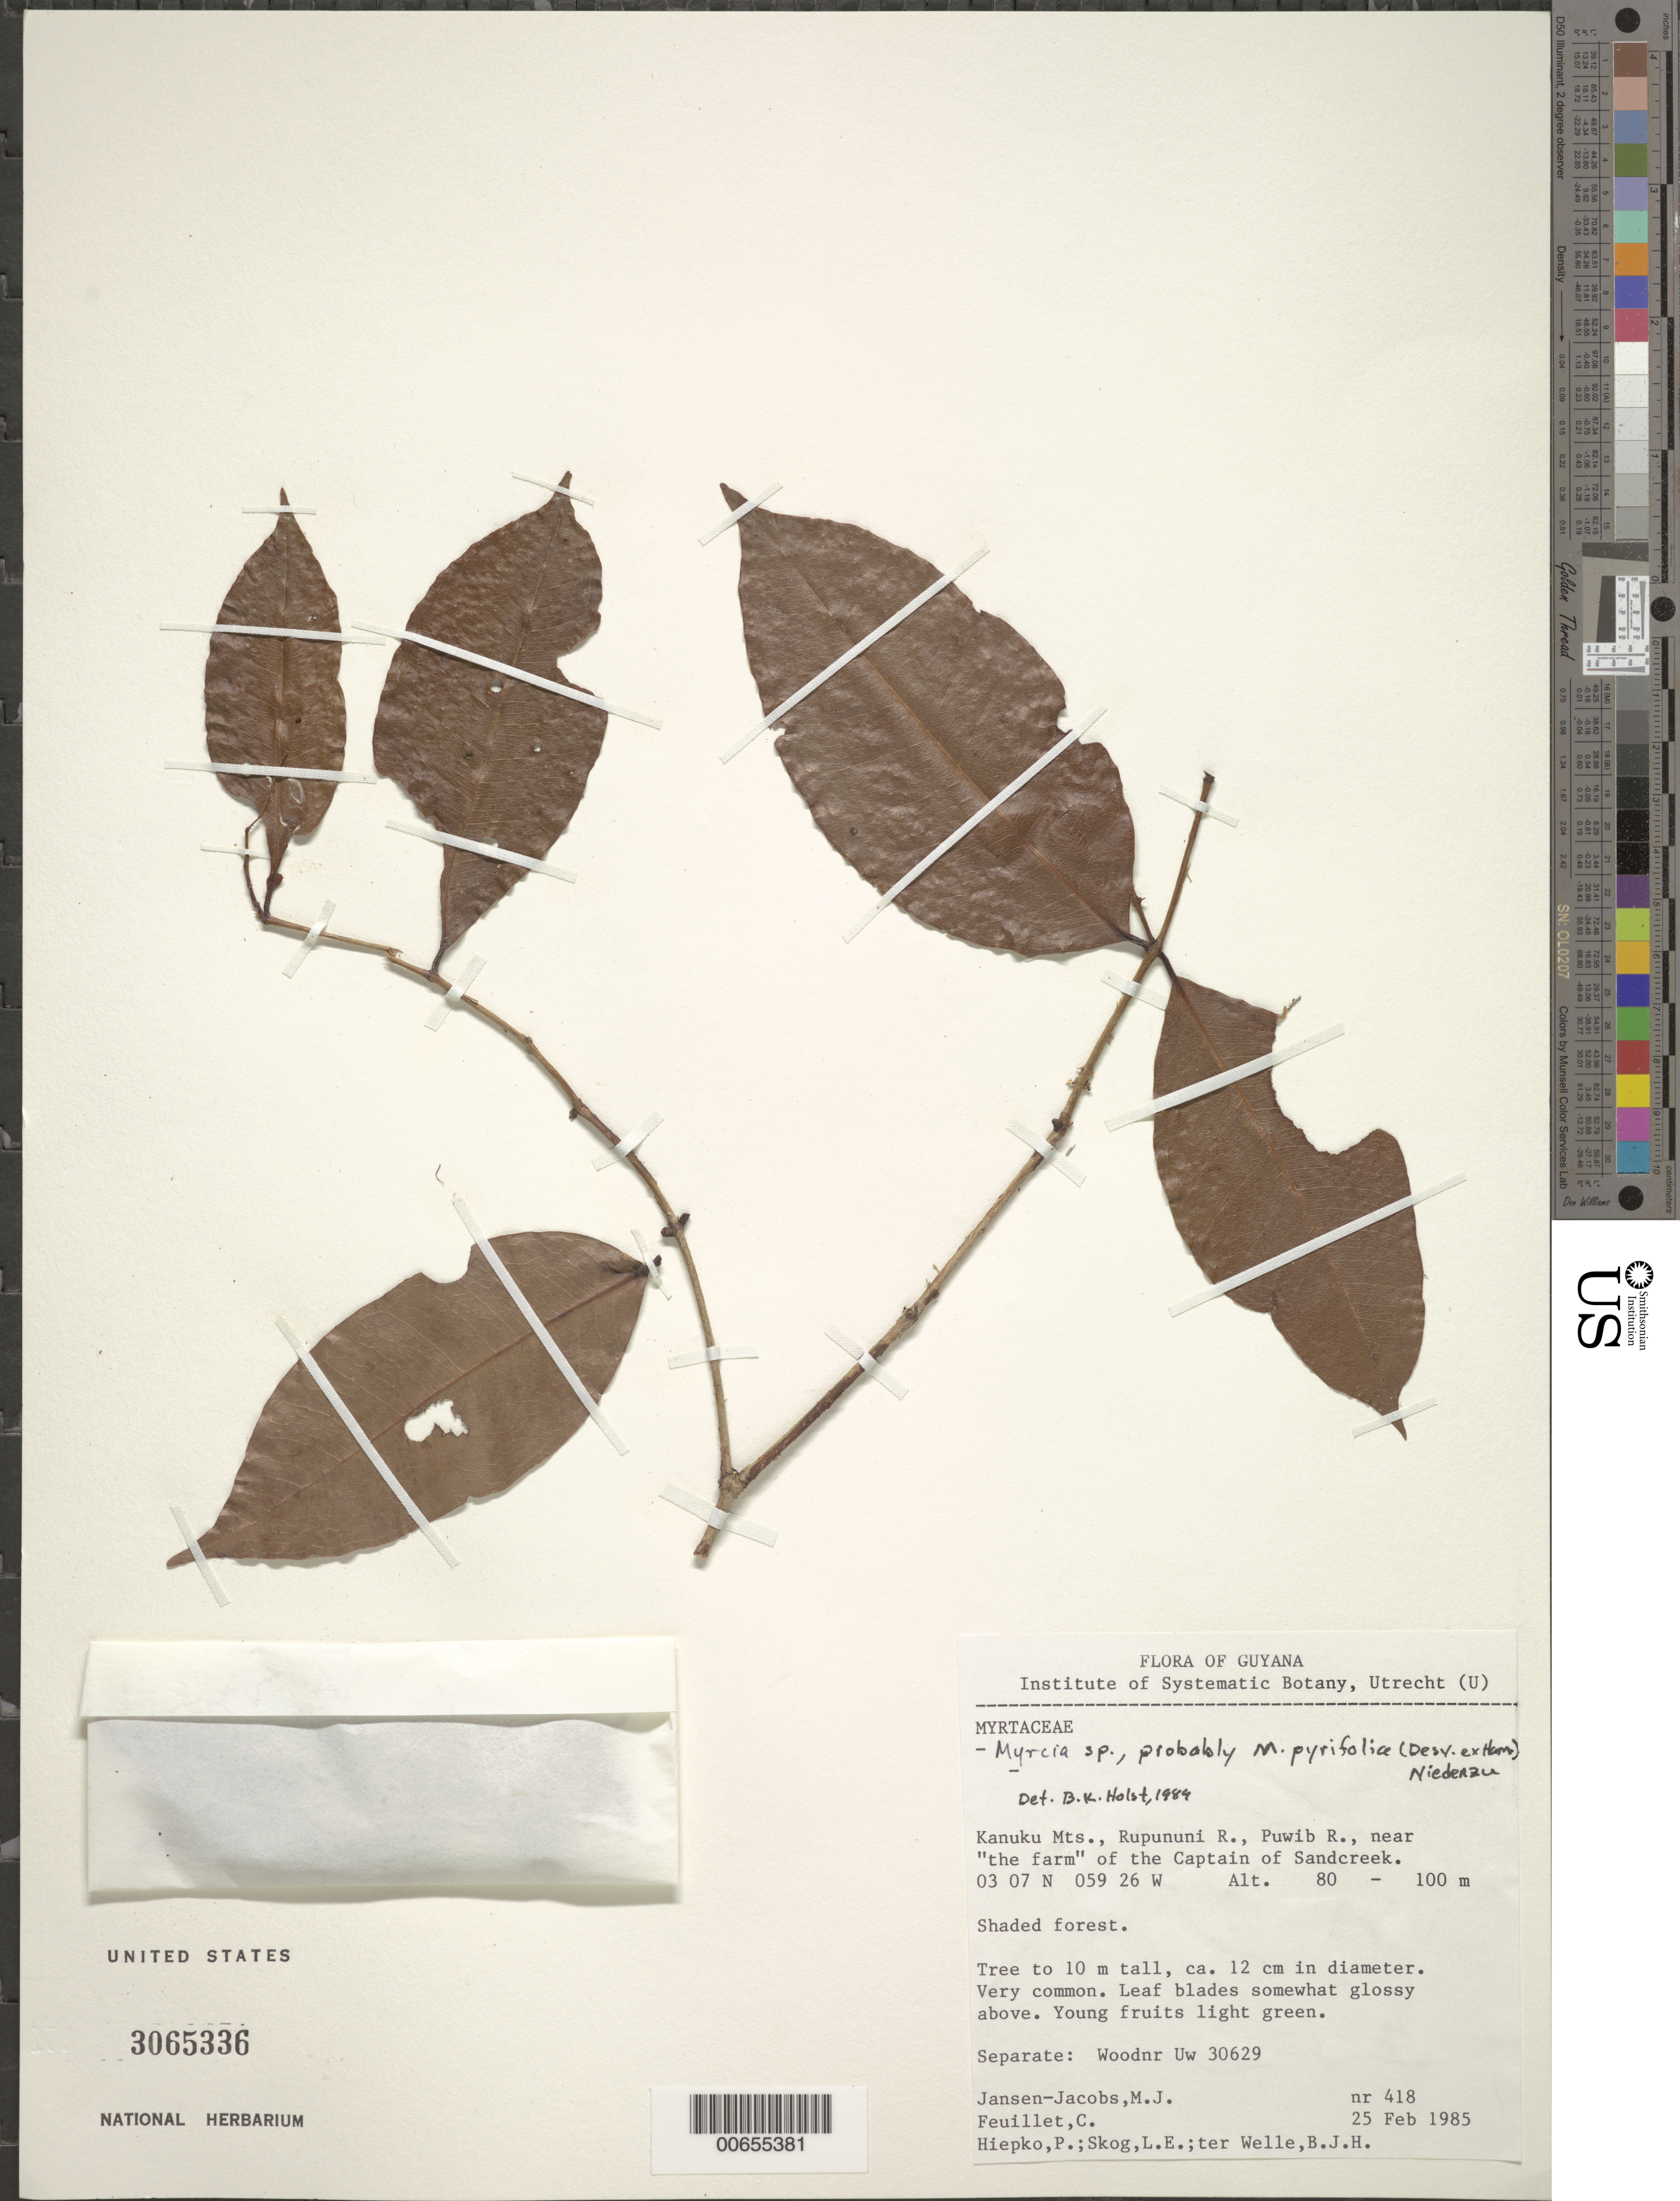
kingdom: Plantae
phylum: Tracheophyta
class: Magnoliopsida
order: Myrtales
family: Myrtaceae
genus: Myrcia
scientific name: Myrcia pyrifolia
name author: Nied.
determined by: Holst, Bruce K.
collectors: M. J. Jansen-Jacobs, C. Feuillet, P. H. Hiepko, L. E. Skog & B. Welle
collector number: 418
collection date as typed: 25-Feb-85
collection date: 1985-02-25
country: Guyana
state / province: U. Takutu-U. Essequibo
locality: Kanuku Mts., Rupununi R., Puwib R. near "the farm" of the Captain of Sandcreek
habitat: Shaded forest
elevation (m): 80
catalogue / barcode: US 3065336